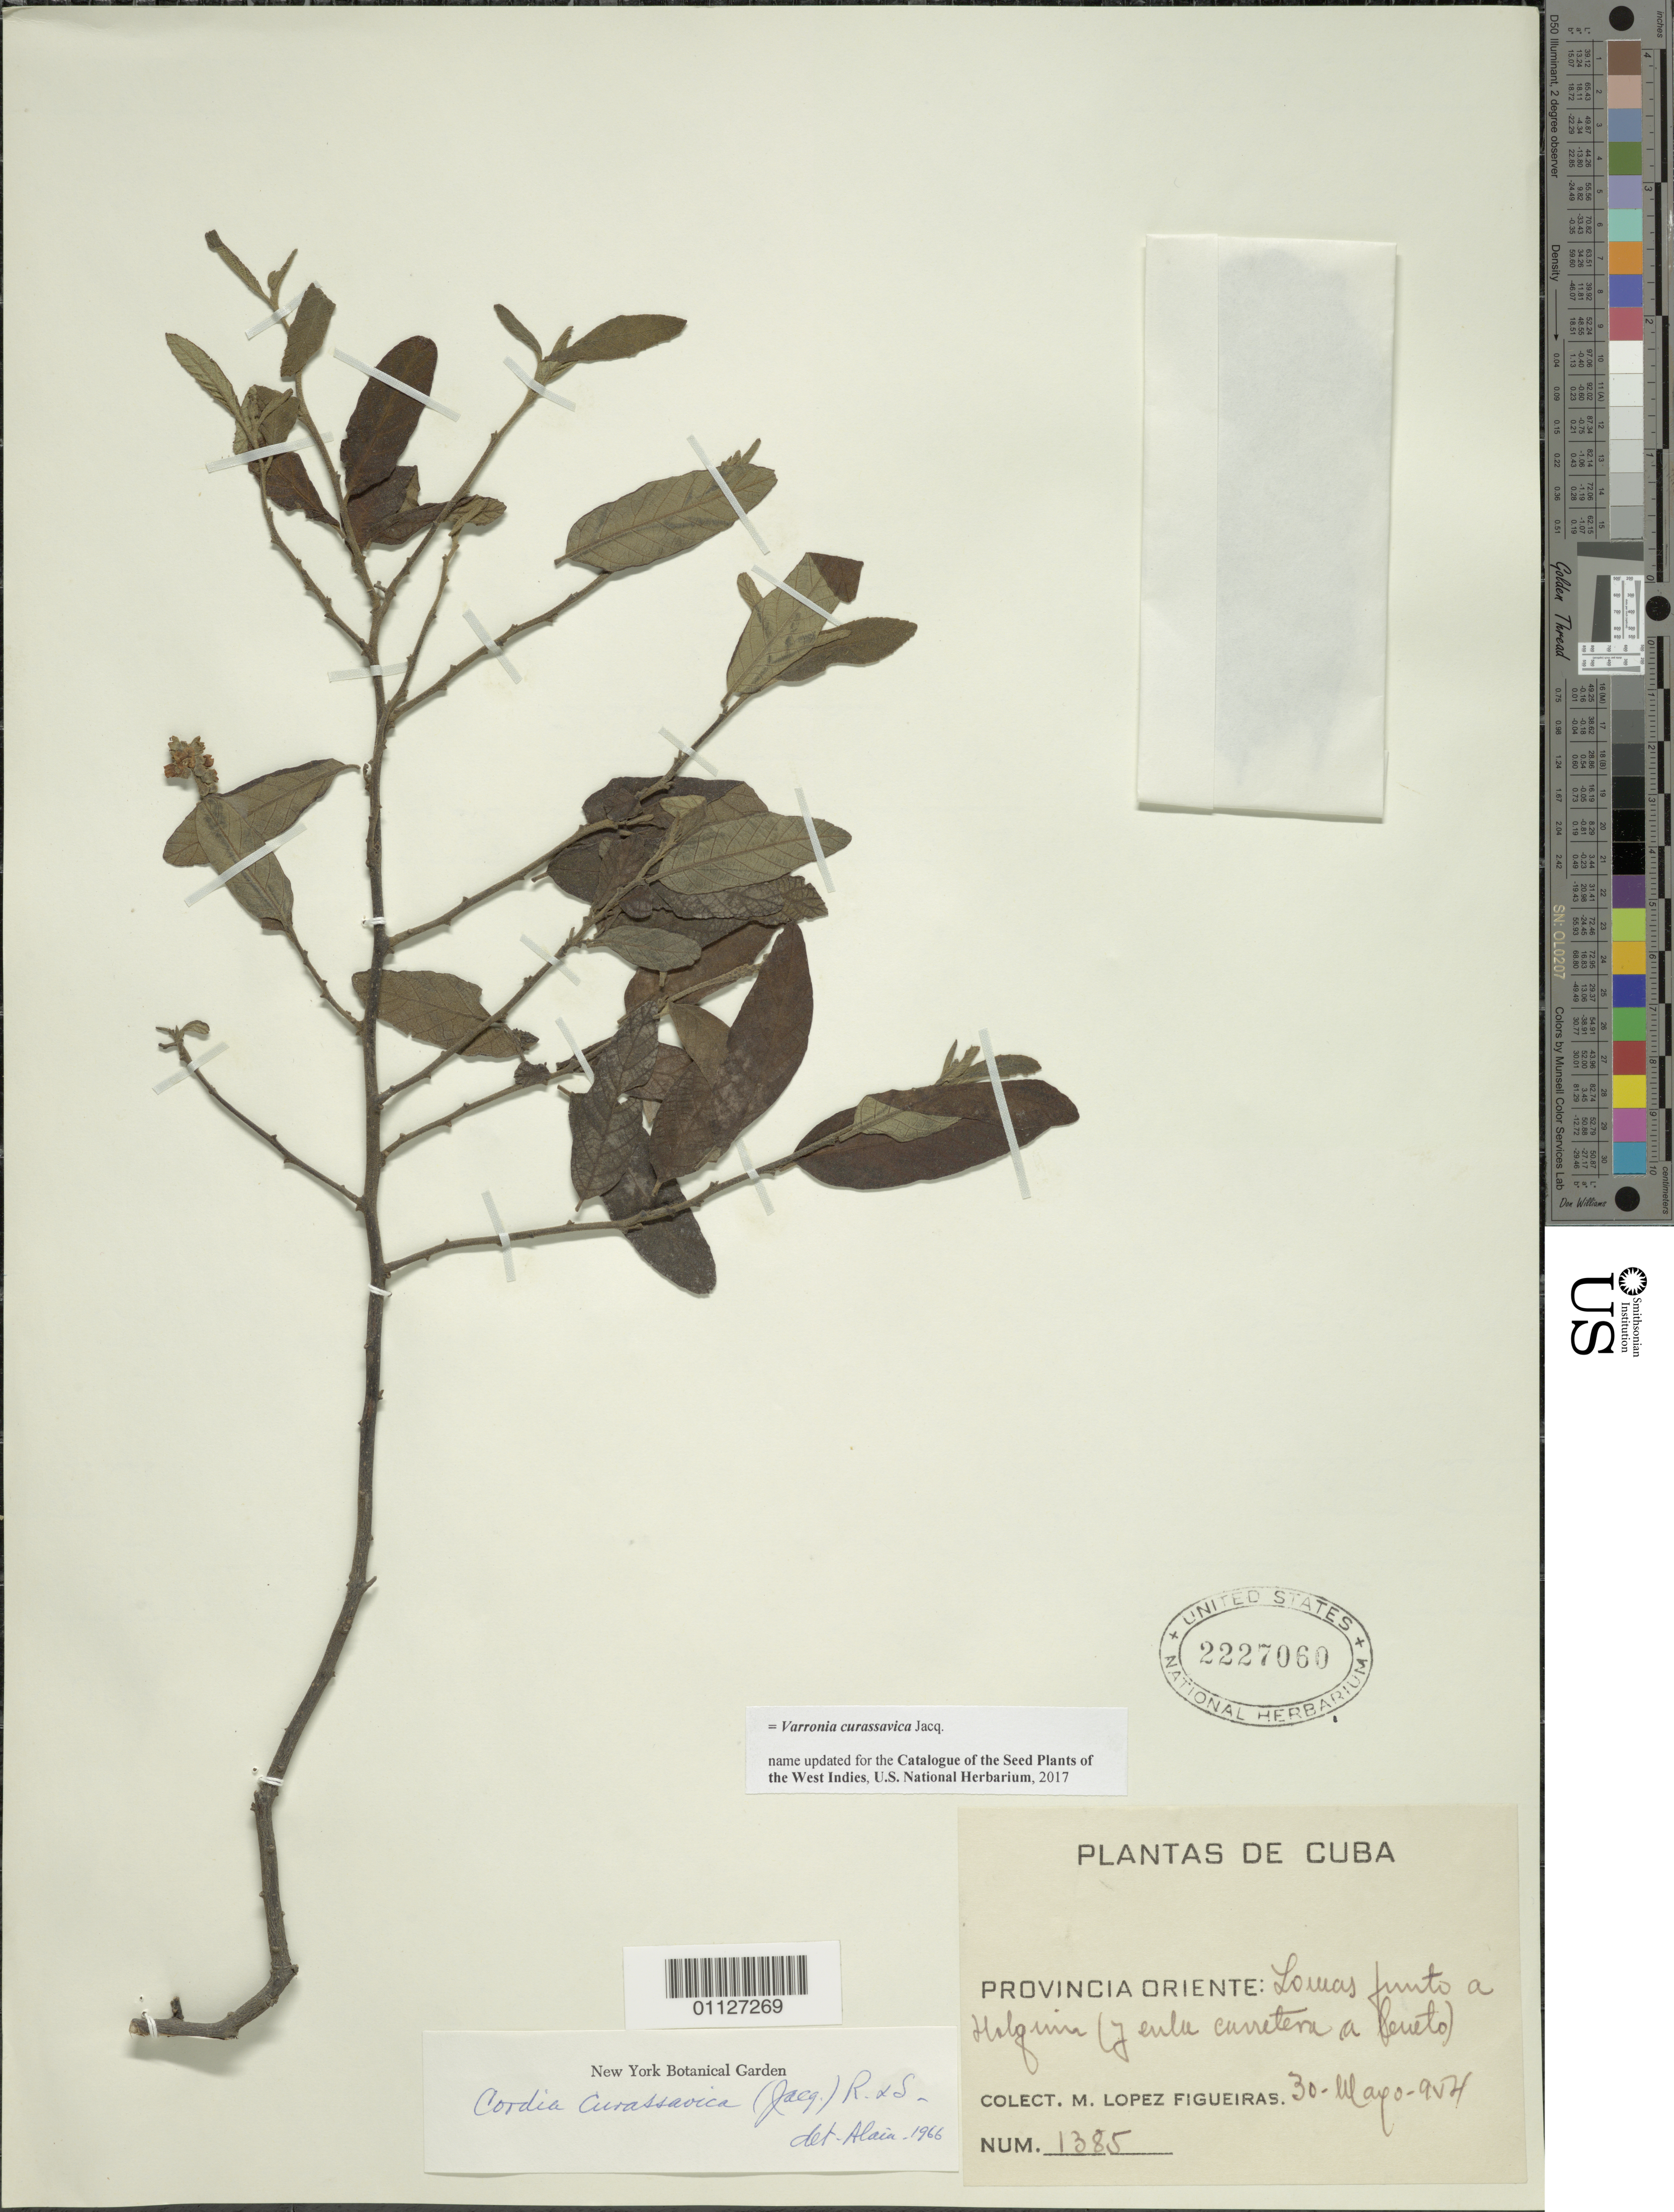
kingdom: Plantae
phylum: Tracheophyta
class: Magnoliopsida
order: Boraginales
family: Cordiaceae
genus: Varronia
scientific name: Varronia curassavica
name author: Jacq.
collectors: M. López Figueiras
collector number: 1385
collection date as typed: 30 May 1954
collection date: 1954-05-30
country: Cuba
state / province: Holguín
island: Cuba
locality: Lomas punto a Holguin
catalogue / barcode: US 2227060